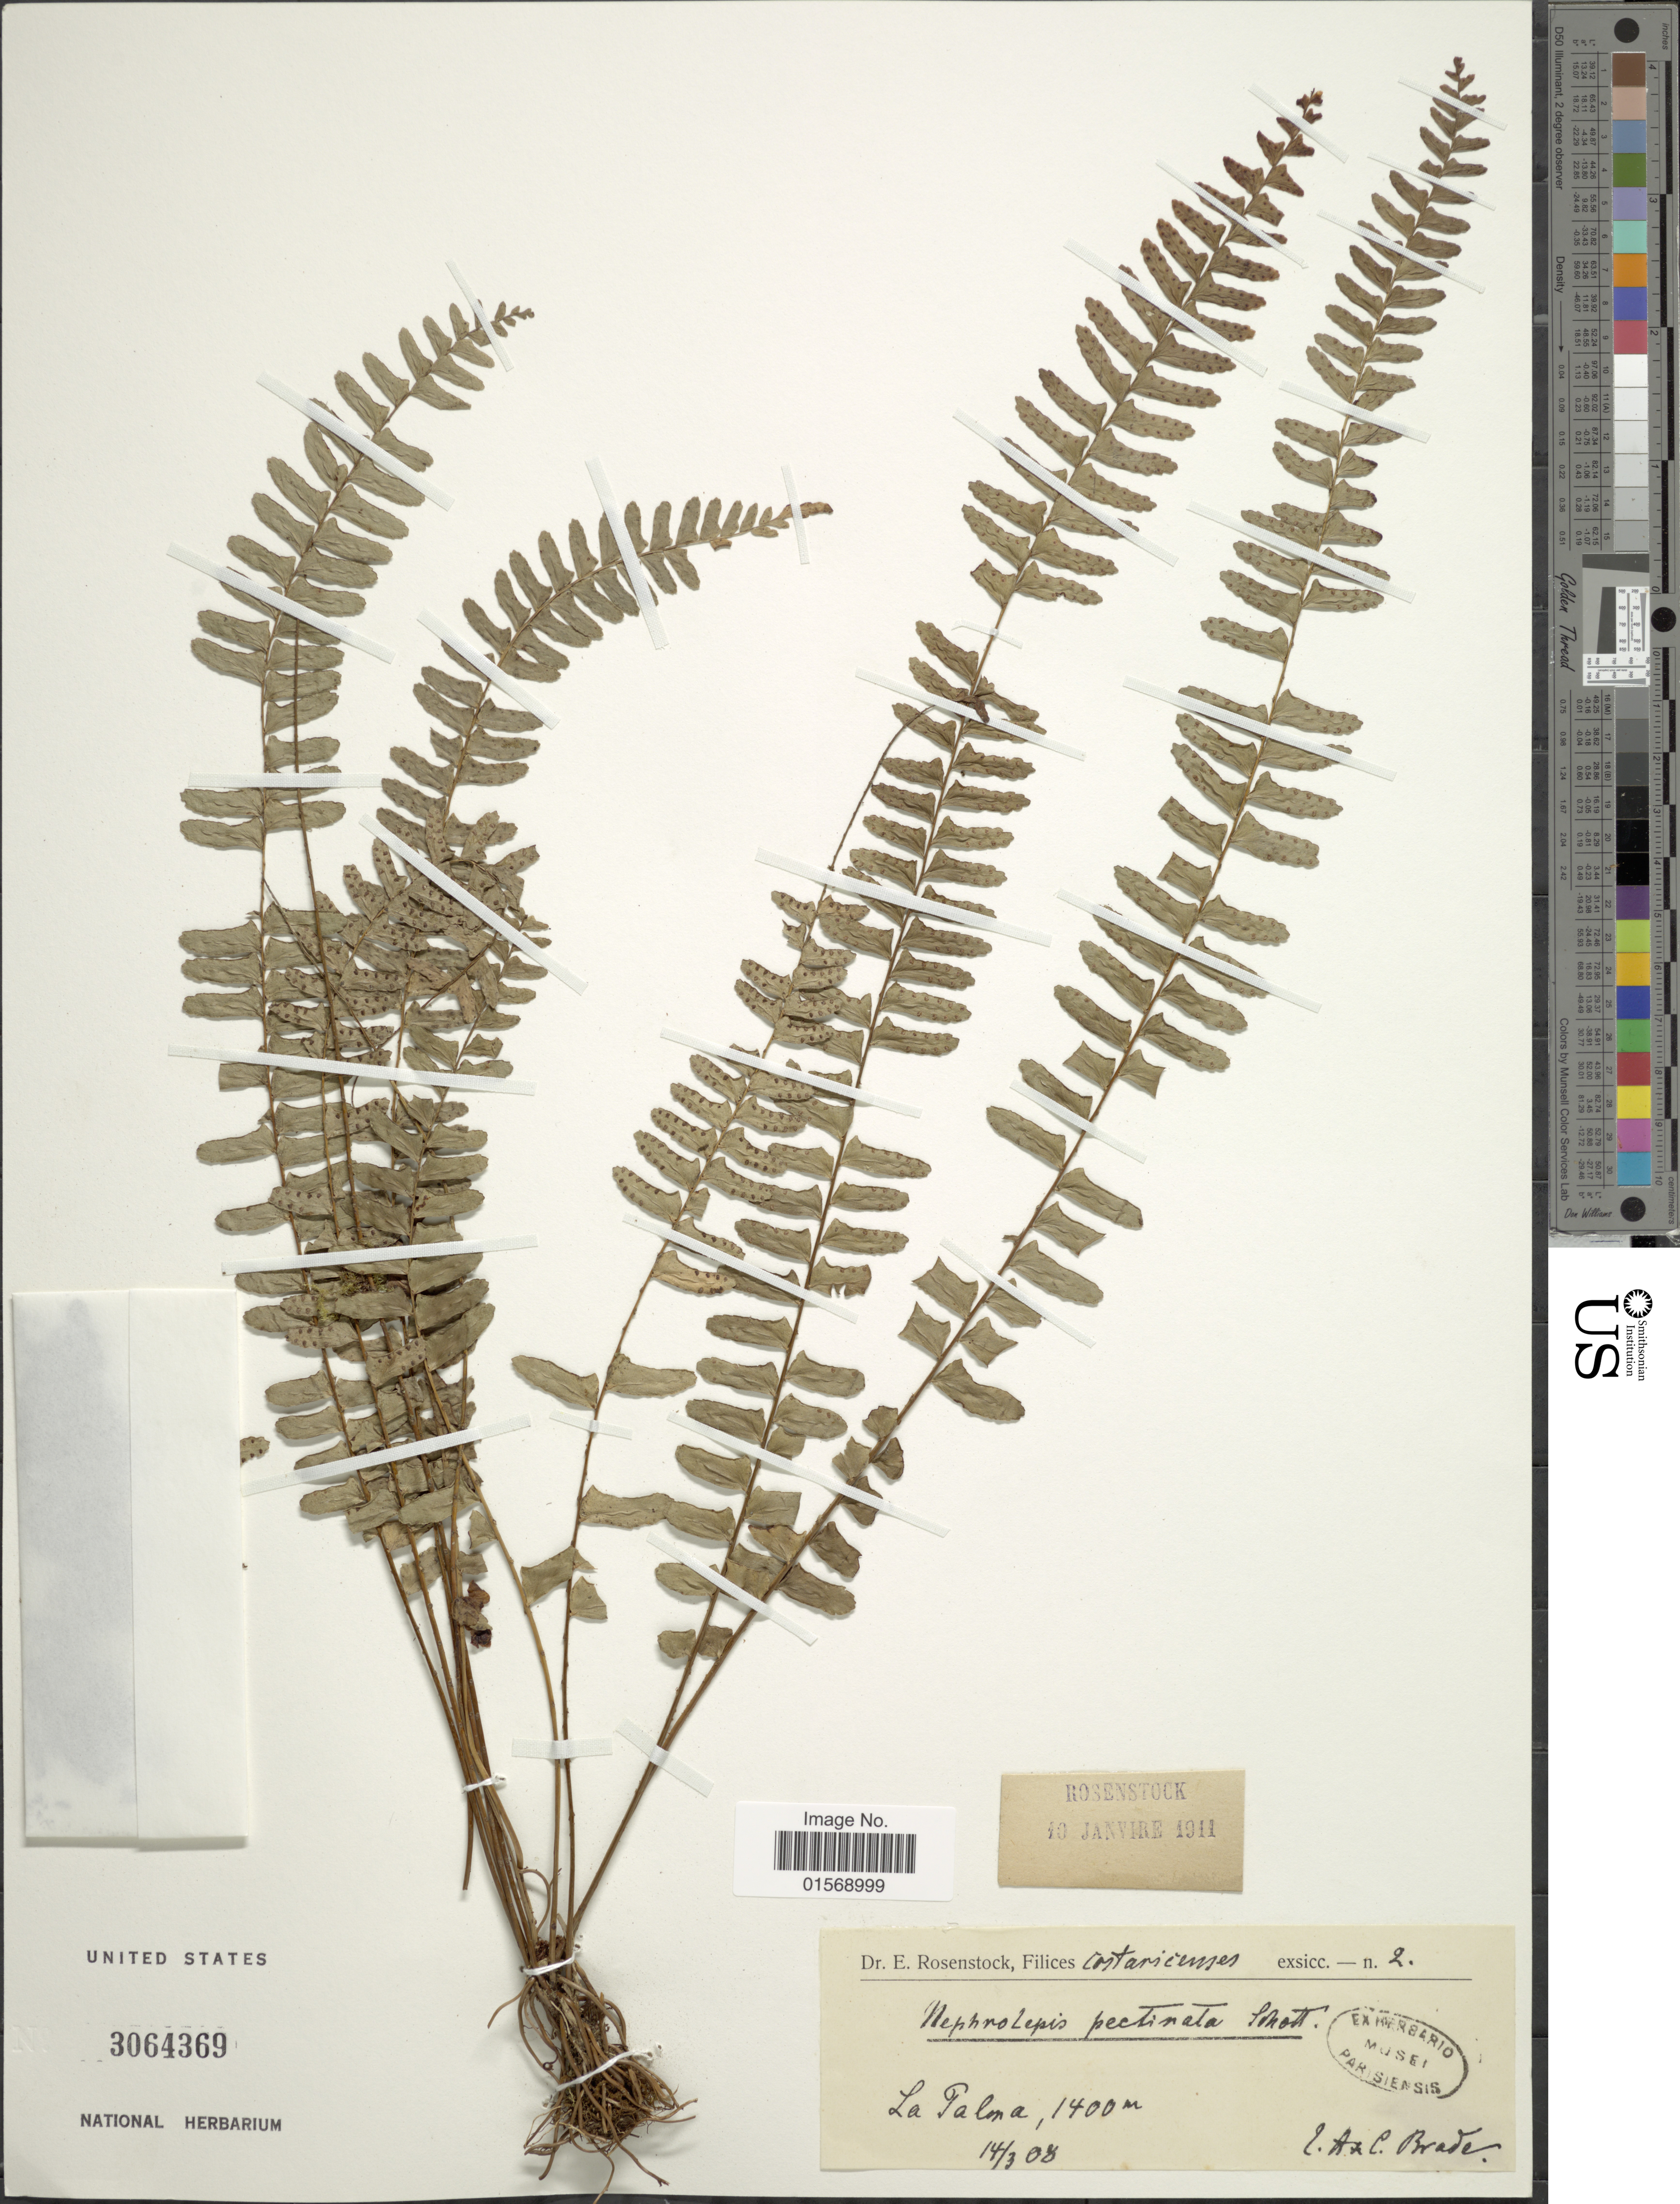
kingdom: Plantae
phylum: Tracheophyta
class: Polypodiopsida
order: Polypodiales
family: Nephrolepidaceae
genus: Nephrolepis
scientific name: Nephrolepis pectinata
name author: (Willd.) Schott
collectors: A. Brade & C. Brade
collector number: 2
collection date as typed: Transcribed d/m/y: 14/3/8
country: Costa Rica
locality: Costariecenses, La Palma.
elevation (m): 1400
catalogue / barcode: US 3064369